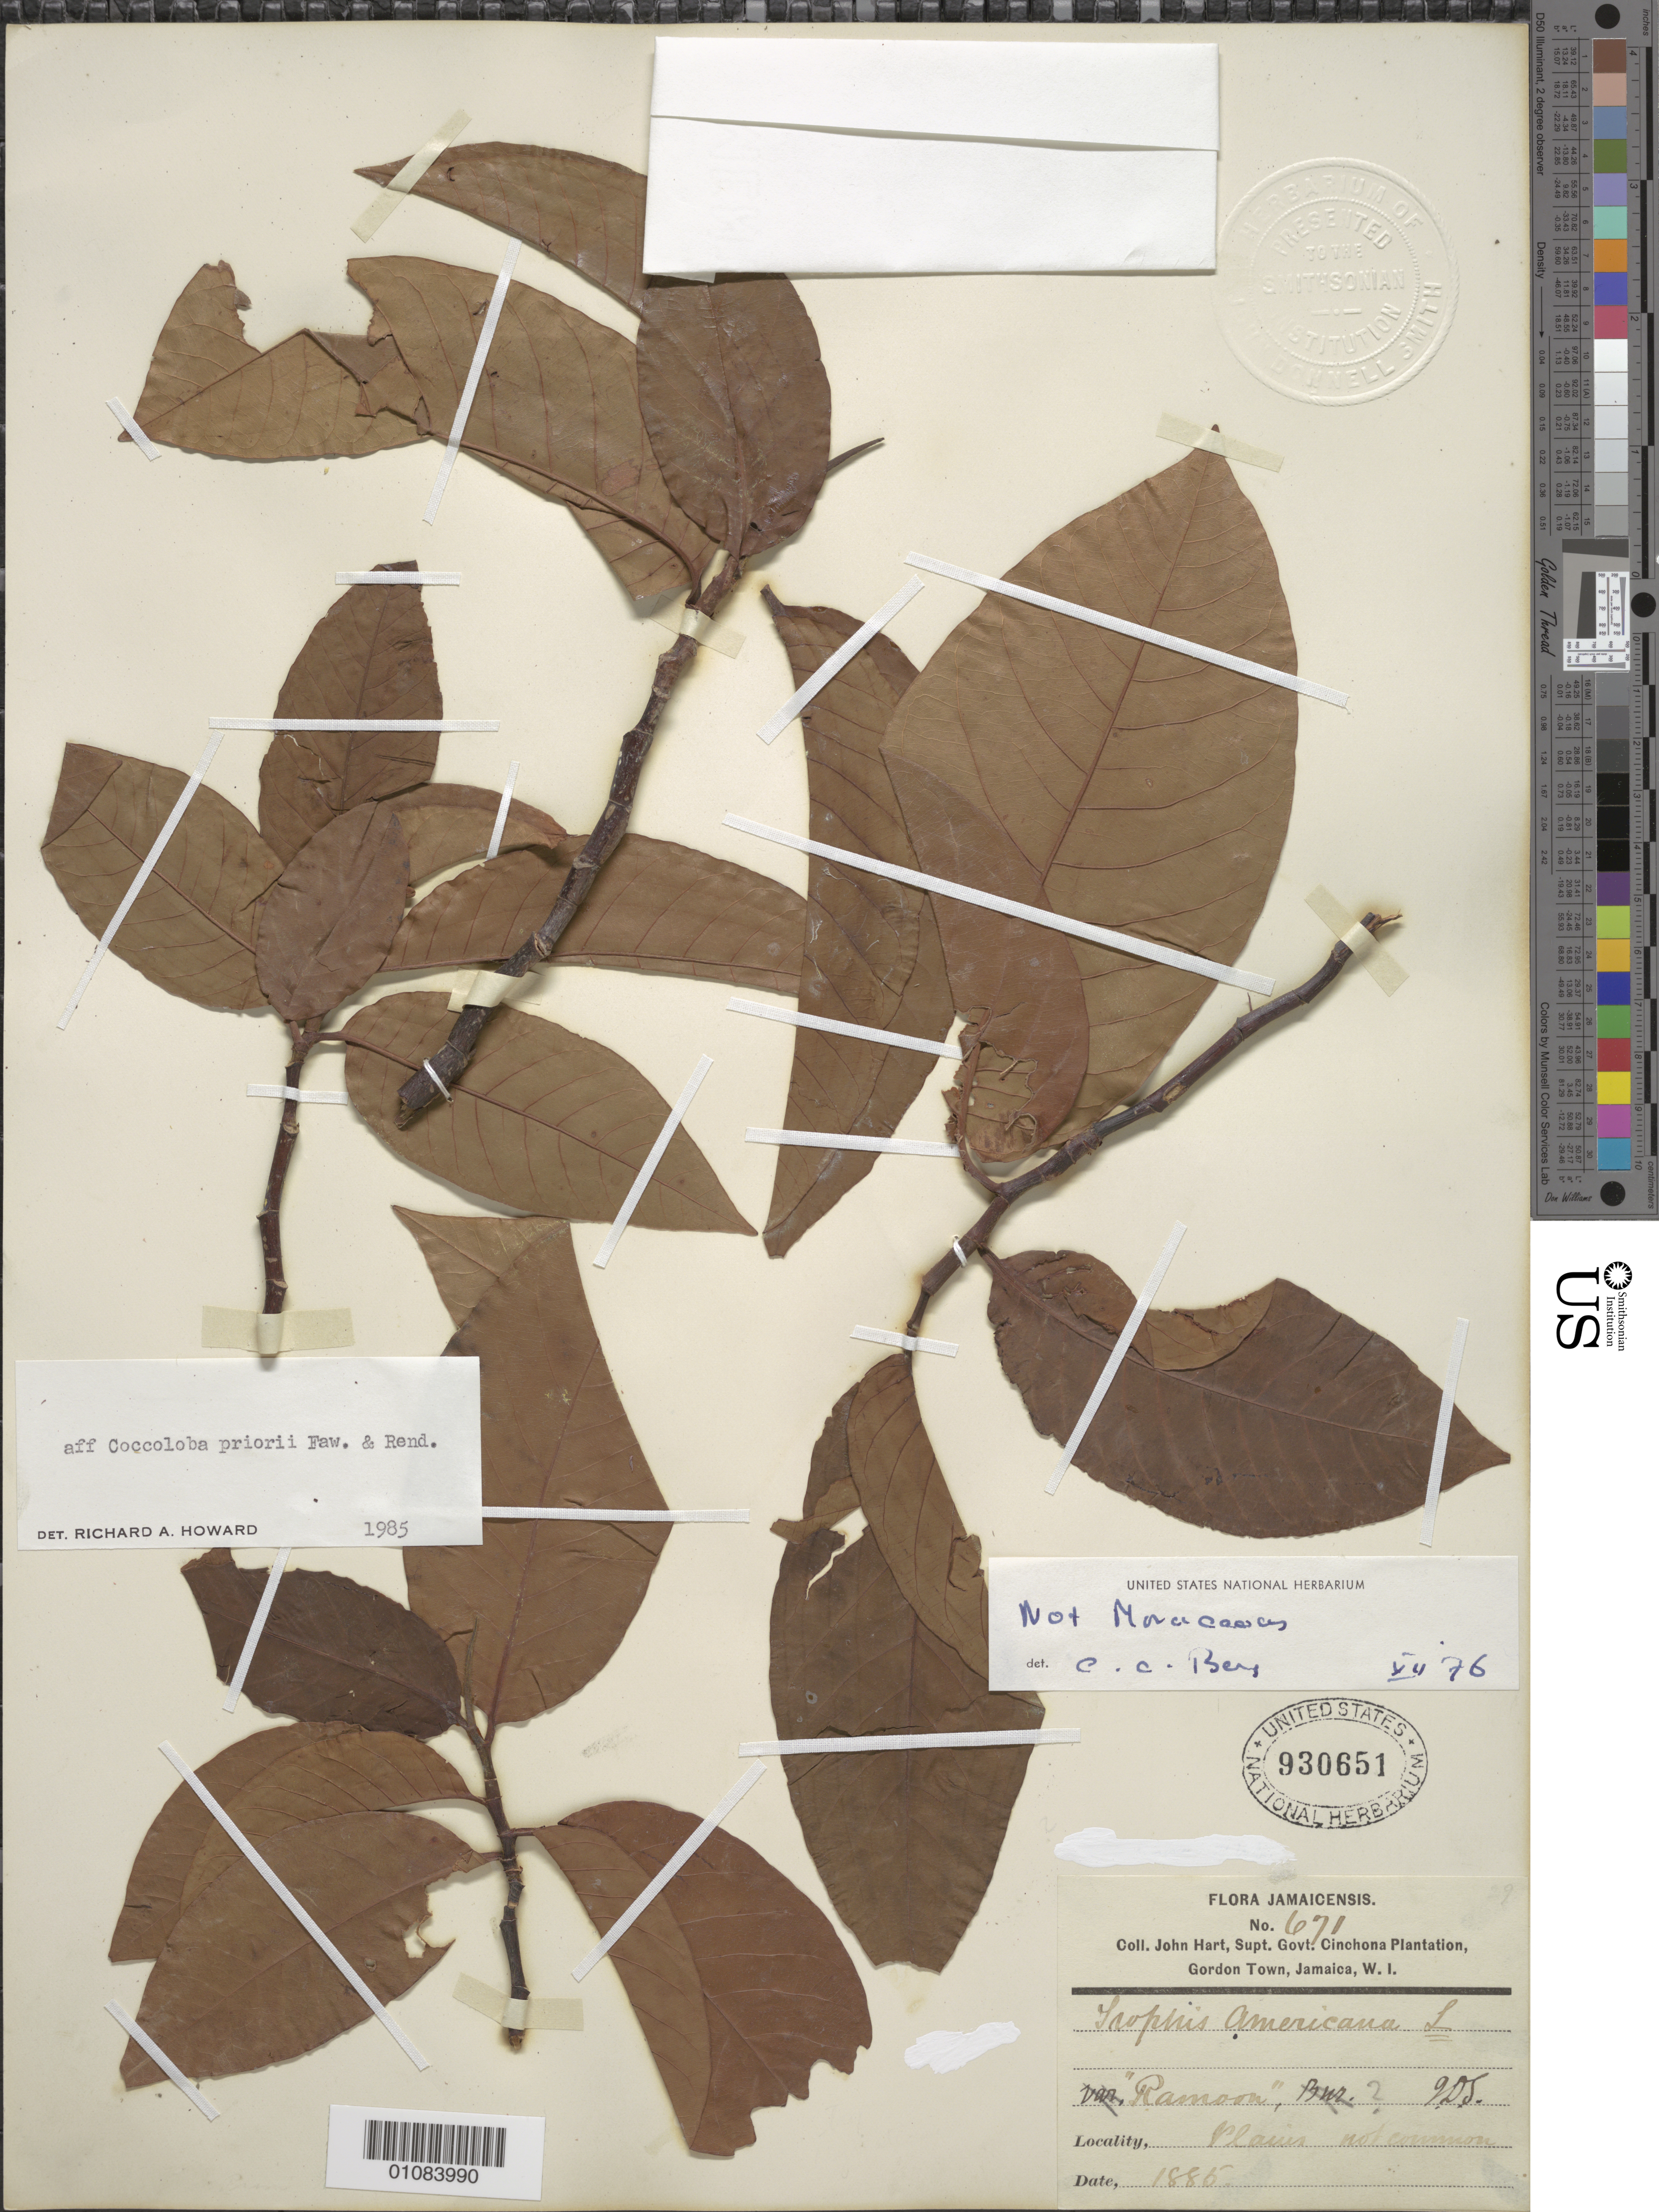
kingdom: Plantae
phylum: Tracheophyta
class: Magnoliopsida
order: Caryophyllales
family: Polygonaceae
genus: Coccoloba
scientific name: Coccoloba priorii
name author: Fawc. & Rendle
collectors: J. Hart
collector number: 671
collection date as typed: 1885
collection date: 1885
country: Jamaica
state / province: Saint Andrew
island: Jamaica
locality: Gordon Town (?)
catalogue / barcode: US 930651